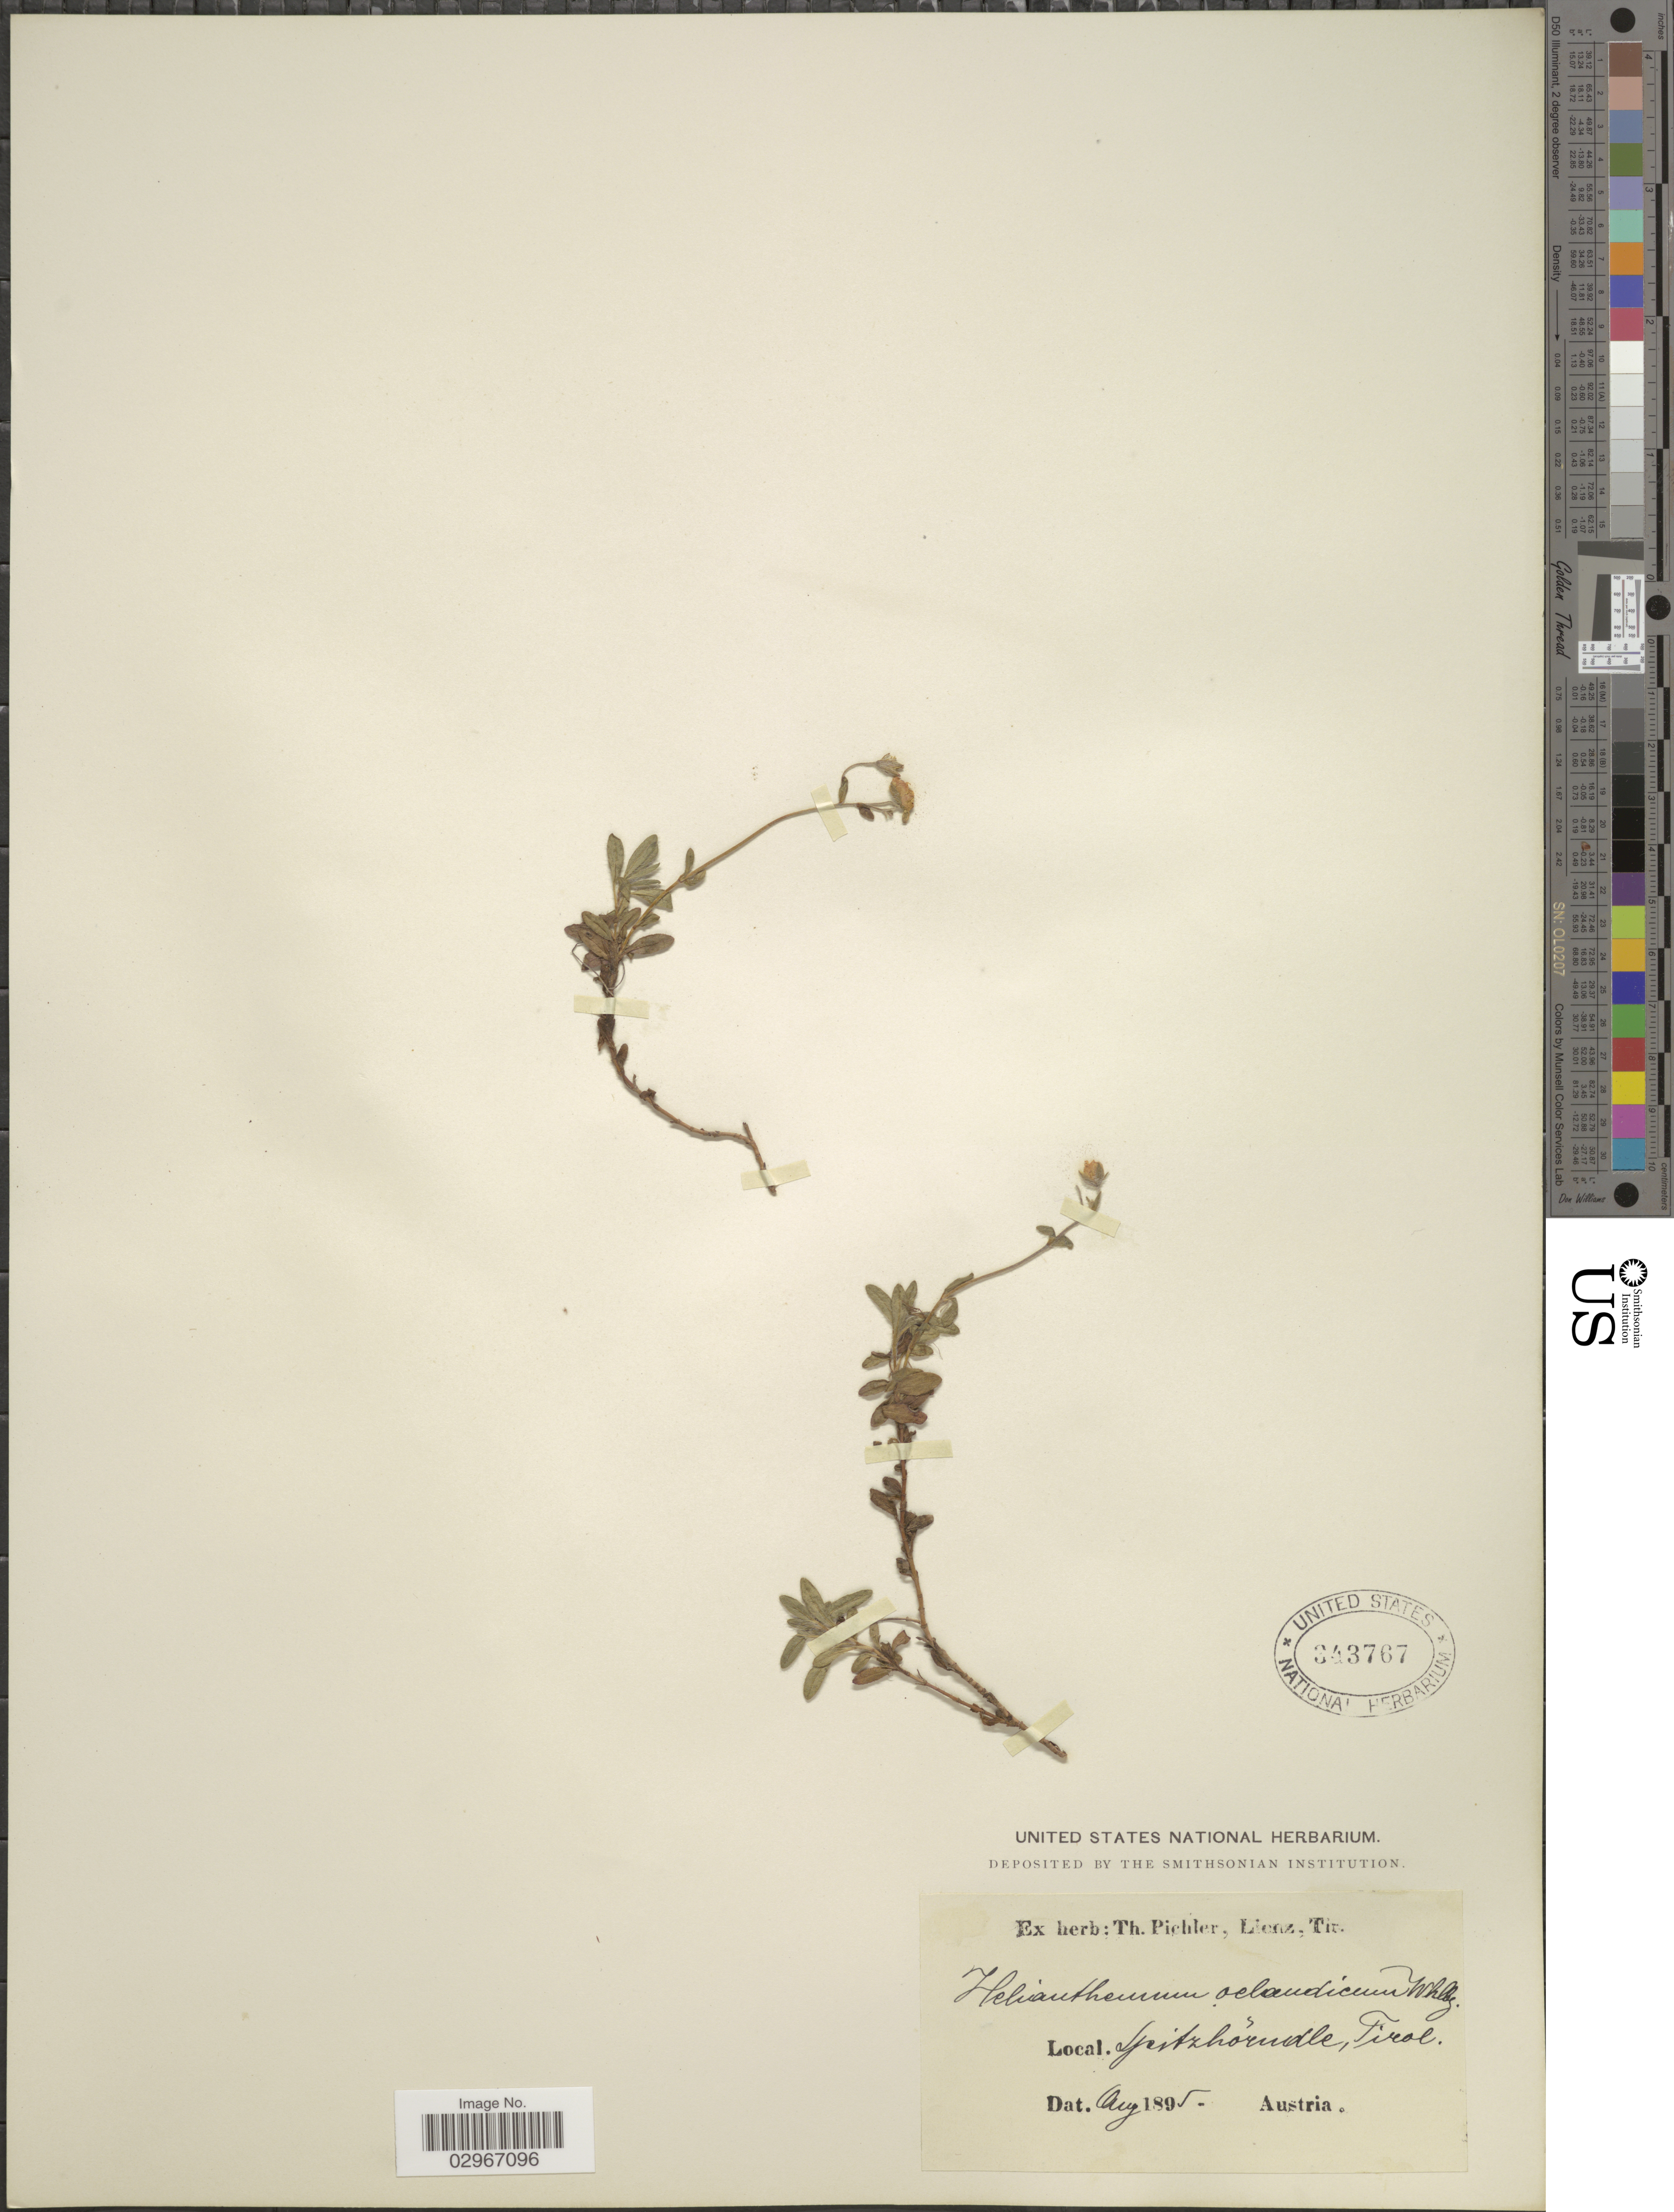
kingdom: Plantae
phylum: Tracheophyta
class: Magnoliopsida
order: Malvales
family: Cistaceae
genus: Helianthemum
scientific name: Helianthemum oelandicum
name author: (L.) DC.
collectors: ex herb. T. Pichler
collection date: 1895-08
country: Austria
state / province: Tirol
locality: Spitzhorndle. [interpreted]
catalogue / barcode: US 343767